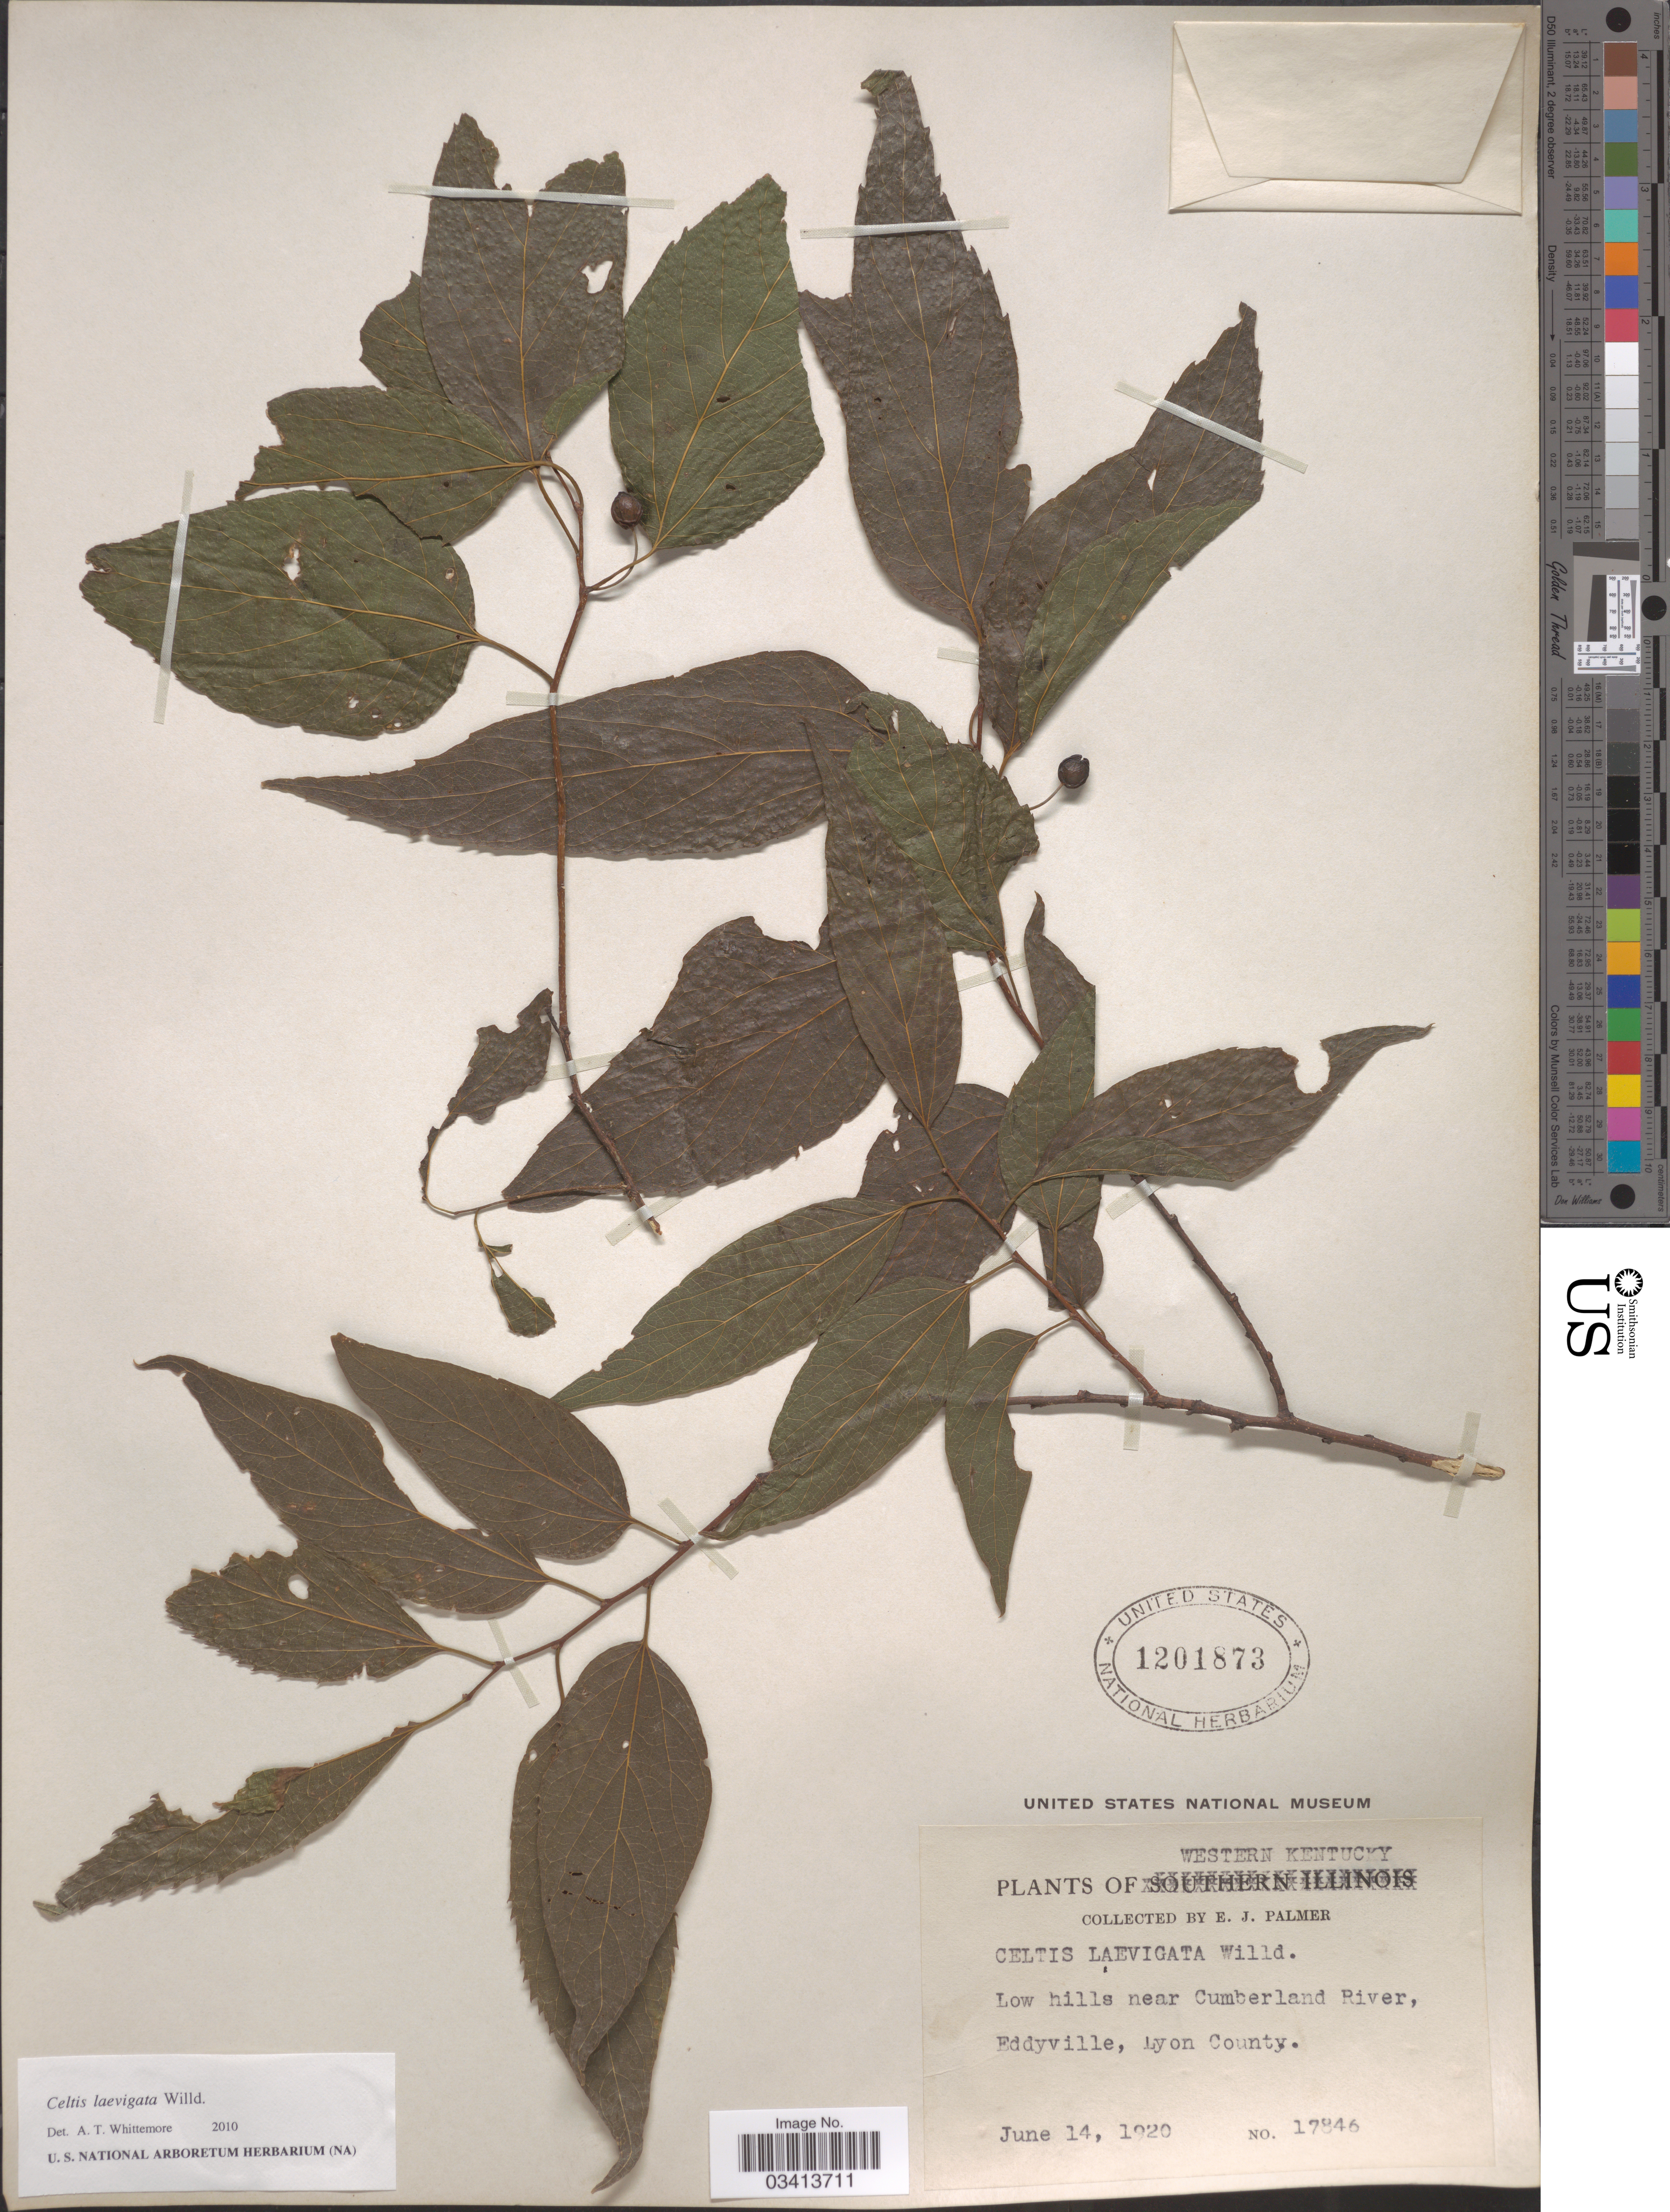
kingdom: Plantae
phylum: Tracheophyta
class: Magnoliopsida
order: Rosales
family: Cannabaceae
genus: Celtis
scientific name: Celtis laevigata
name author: Willd.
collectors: E. J. Palmer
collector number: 17846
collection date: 1920-06-14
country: United States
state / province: Kentucky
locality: Western Kentucky. Low hills near Cumberland River, Eddyville, Lyon County.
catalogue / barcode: US 1201873